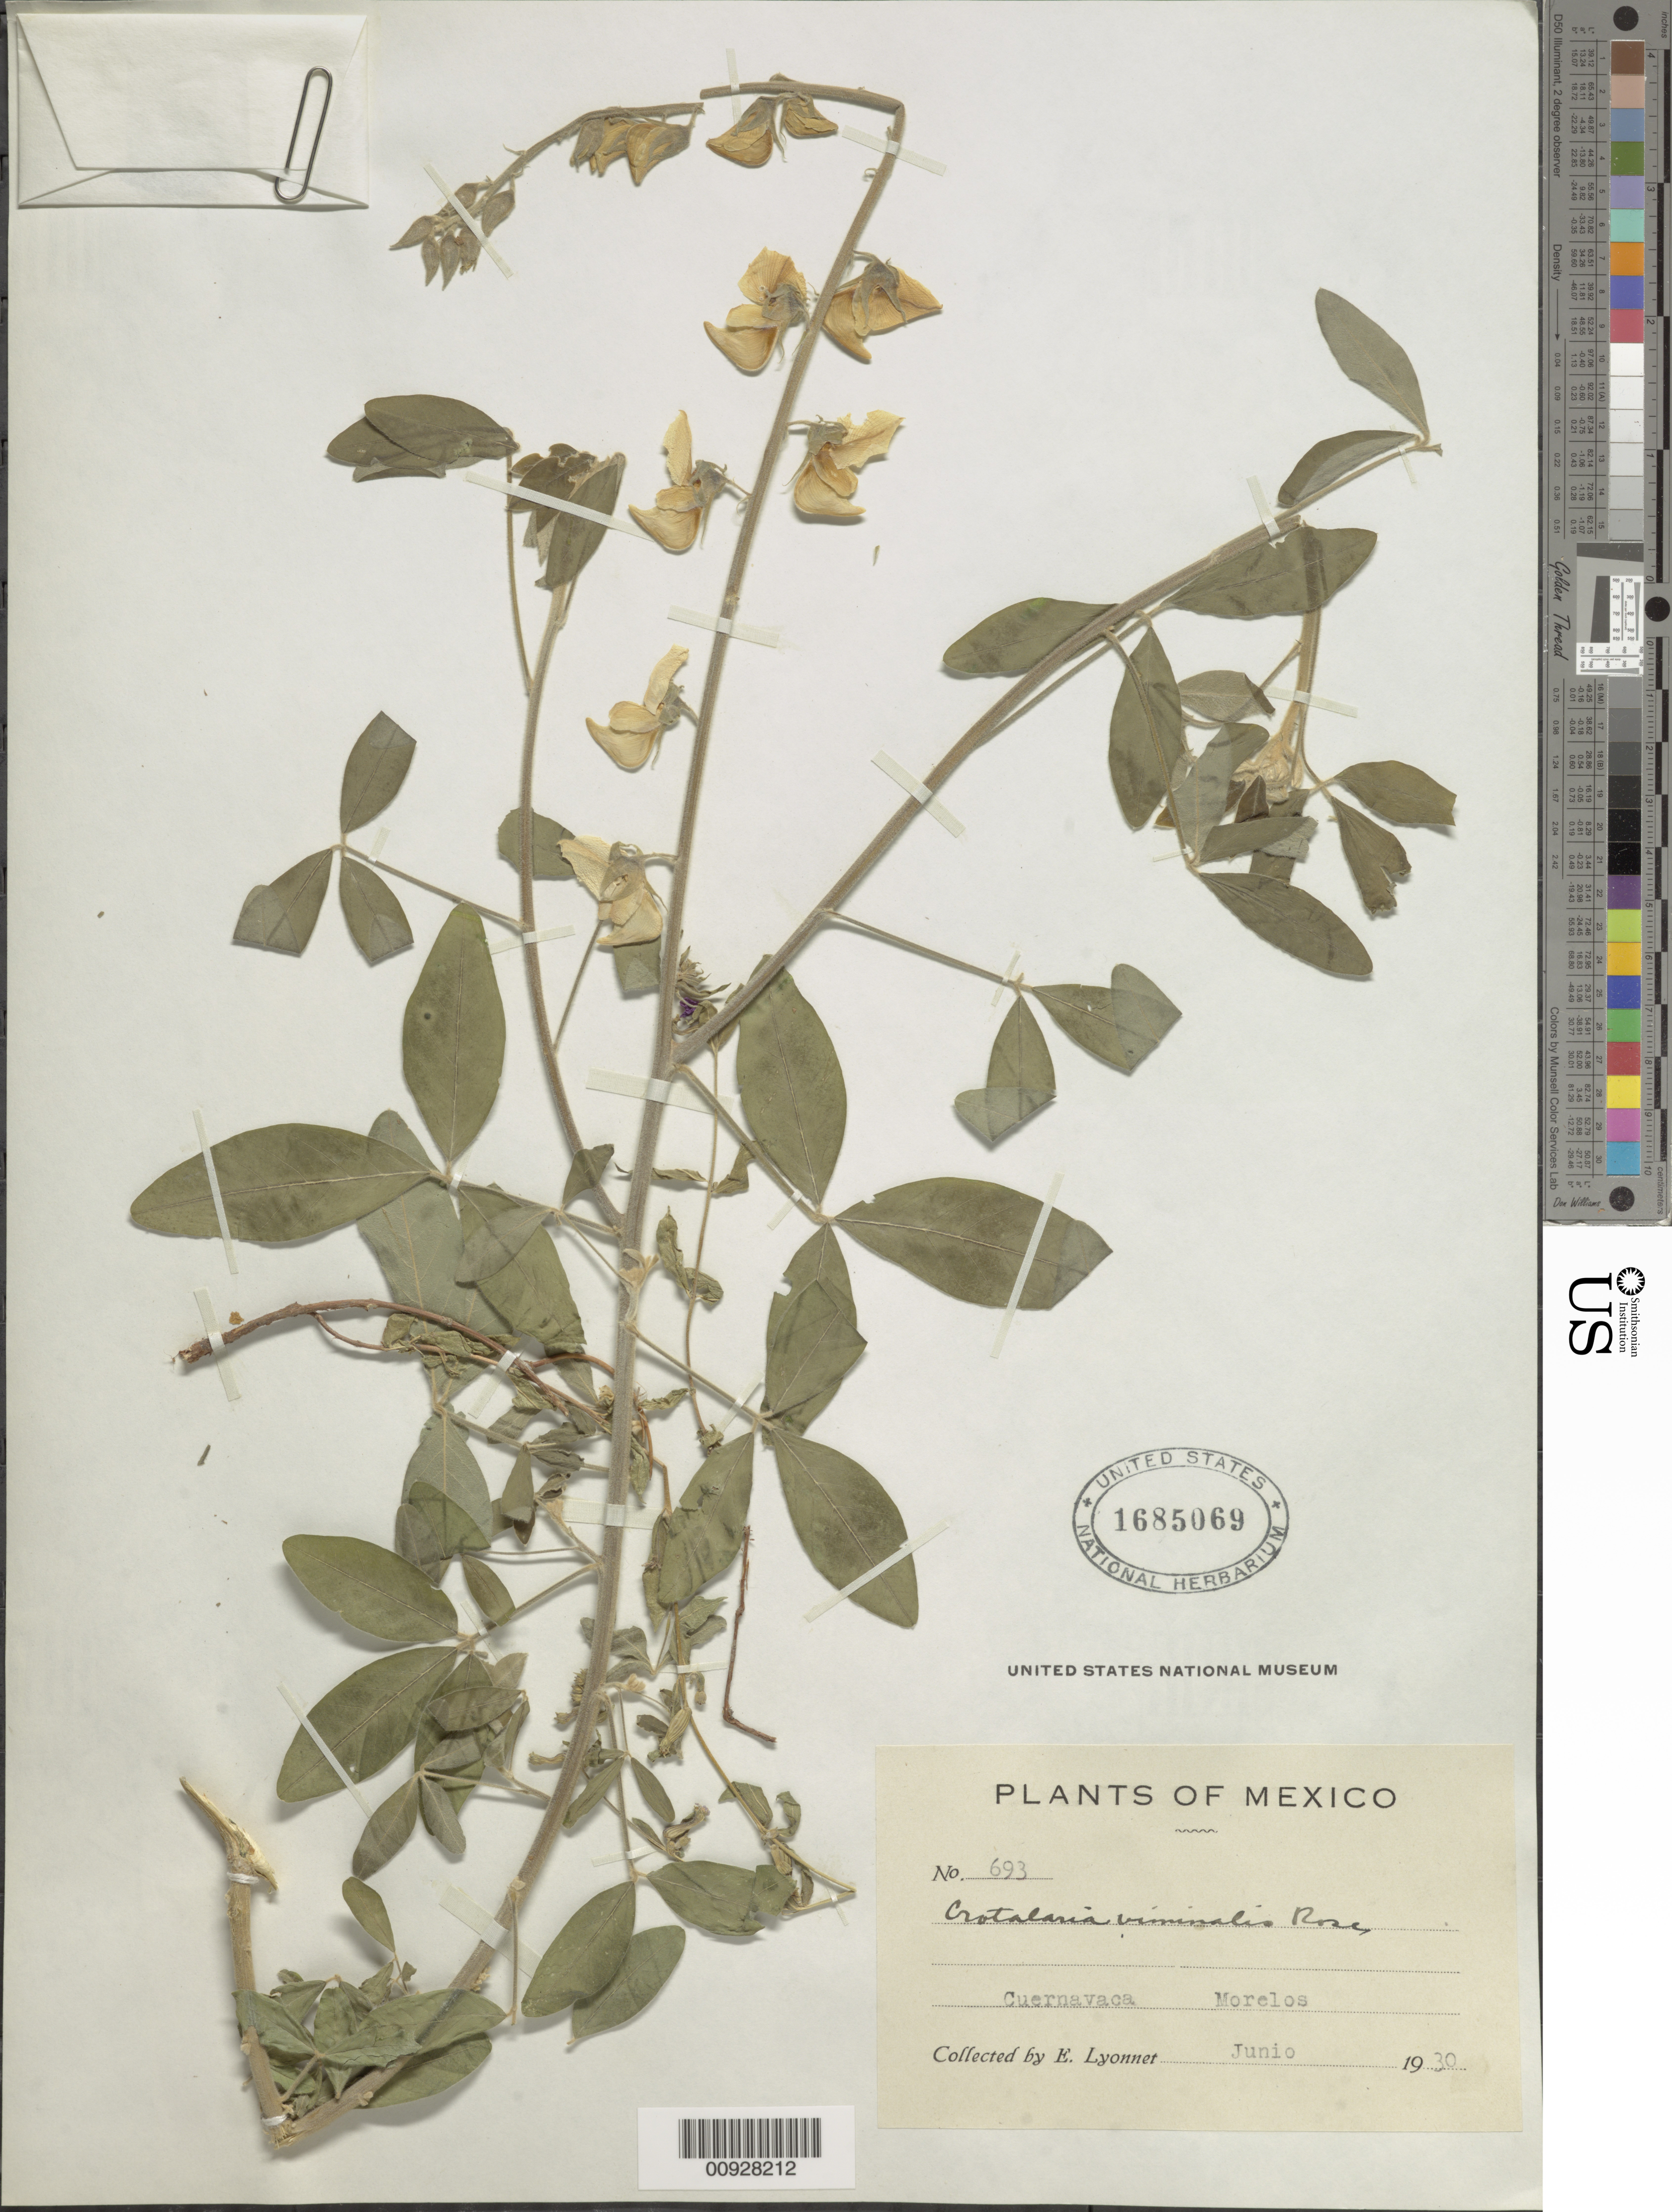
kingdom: Plantae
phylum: Tracheophyta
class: Magnoliopsida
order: Fabales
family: Fabaceae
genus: Crotalaria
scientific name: Crotalaria viminalis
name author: Rose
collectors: Bro. E. Lyonnet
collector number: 693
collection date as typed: Jun 1930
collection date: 1930-06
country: Mexico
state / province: Morelos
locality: Cuernavaca, Morelos.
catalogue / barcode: US 1685069